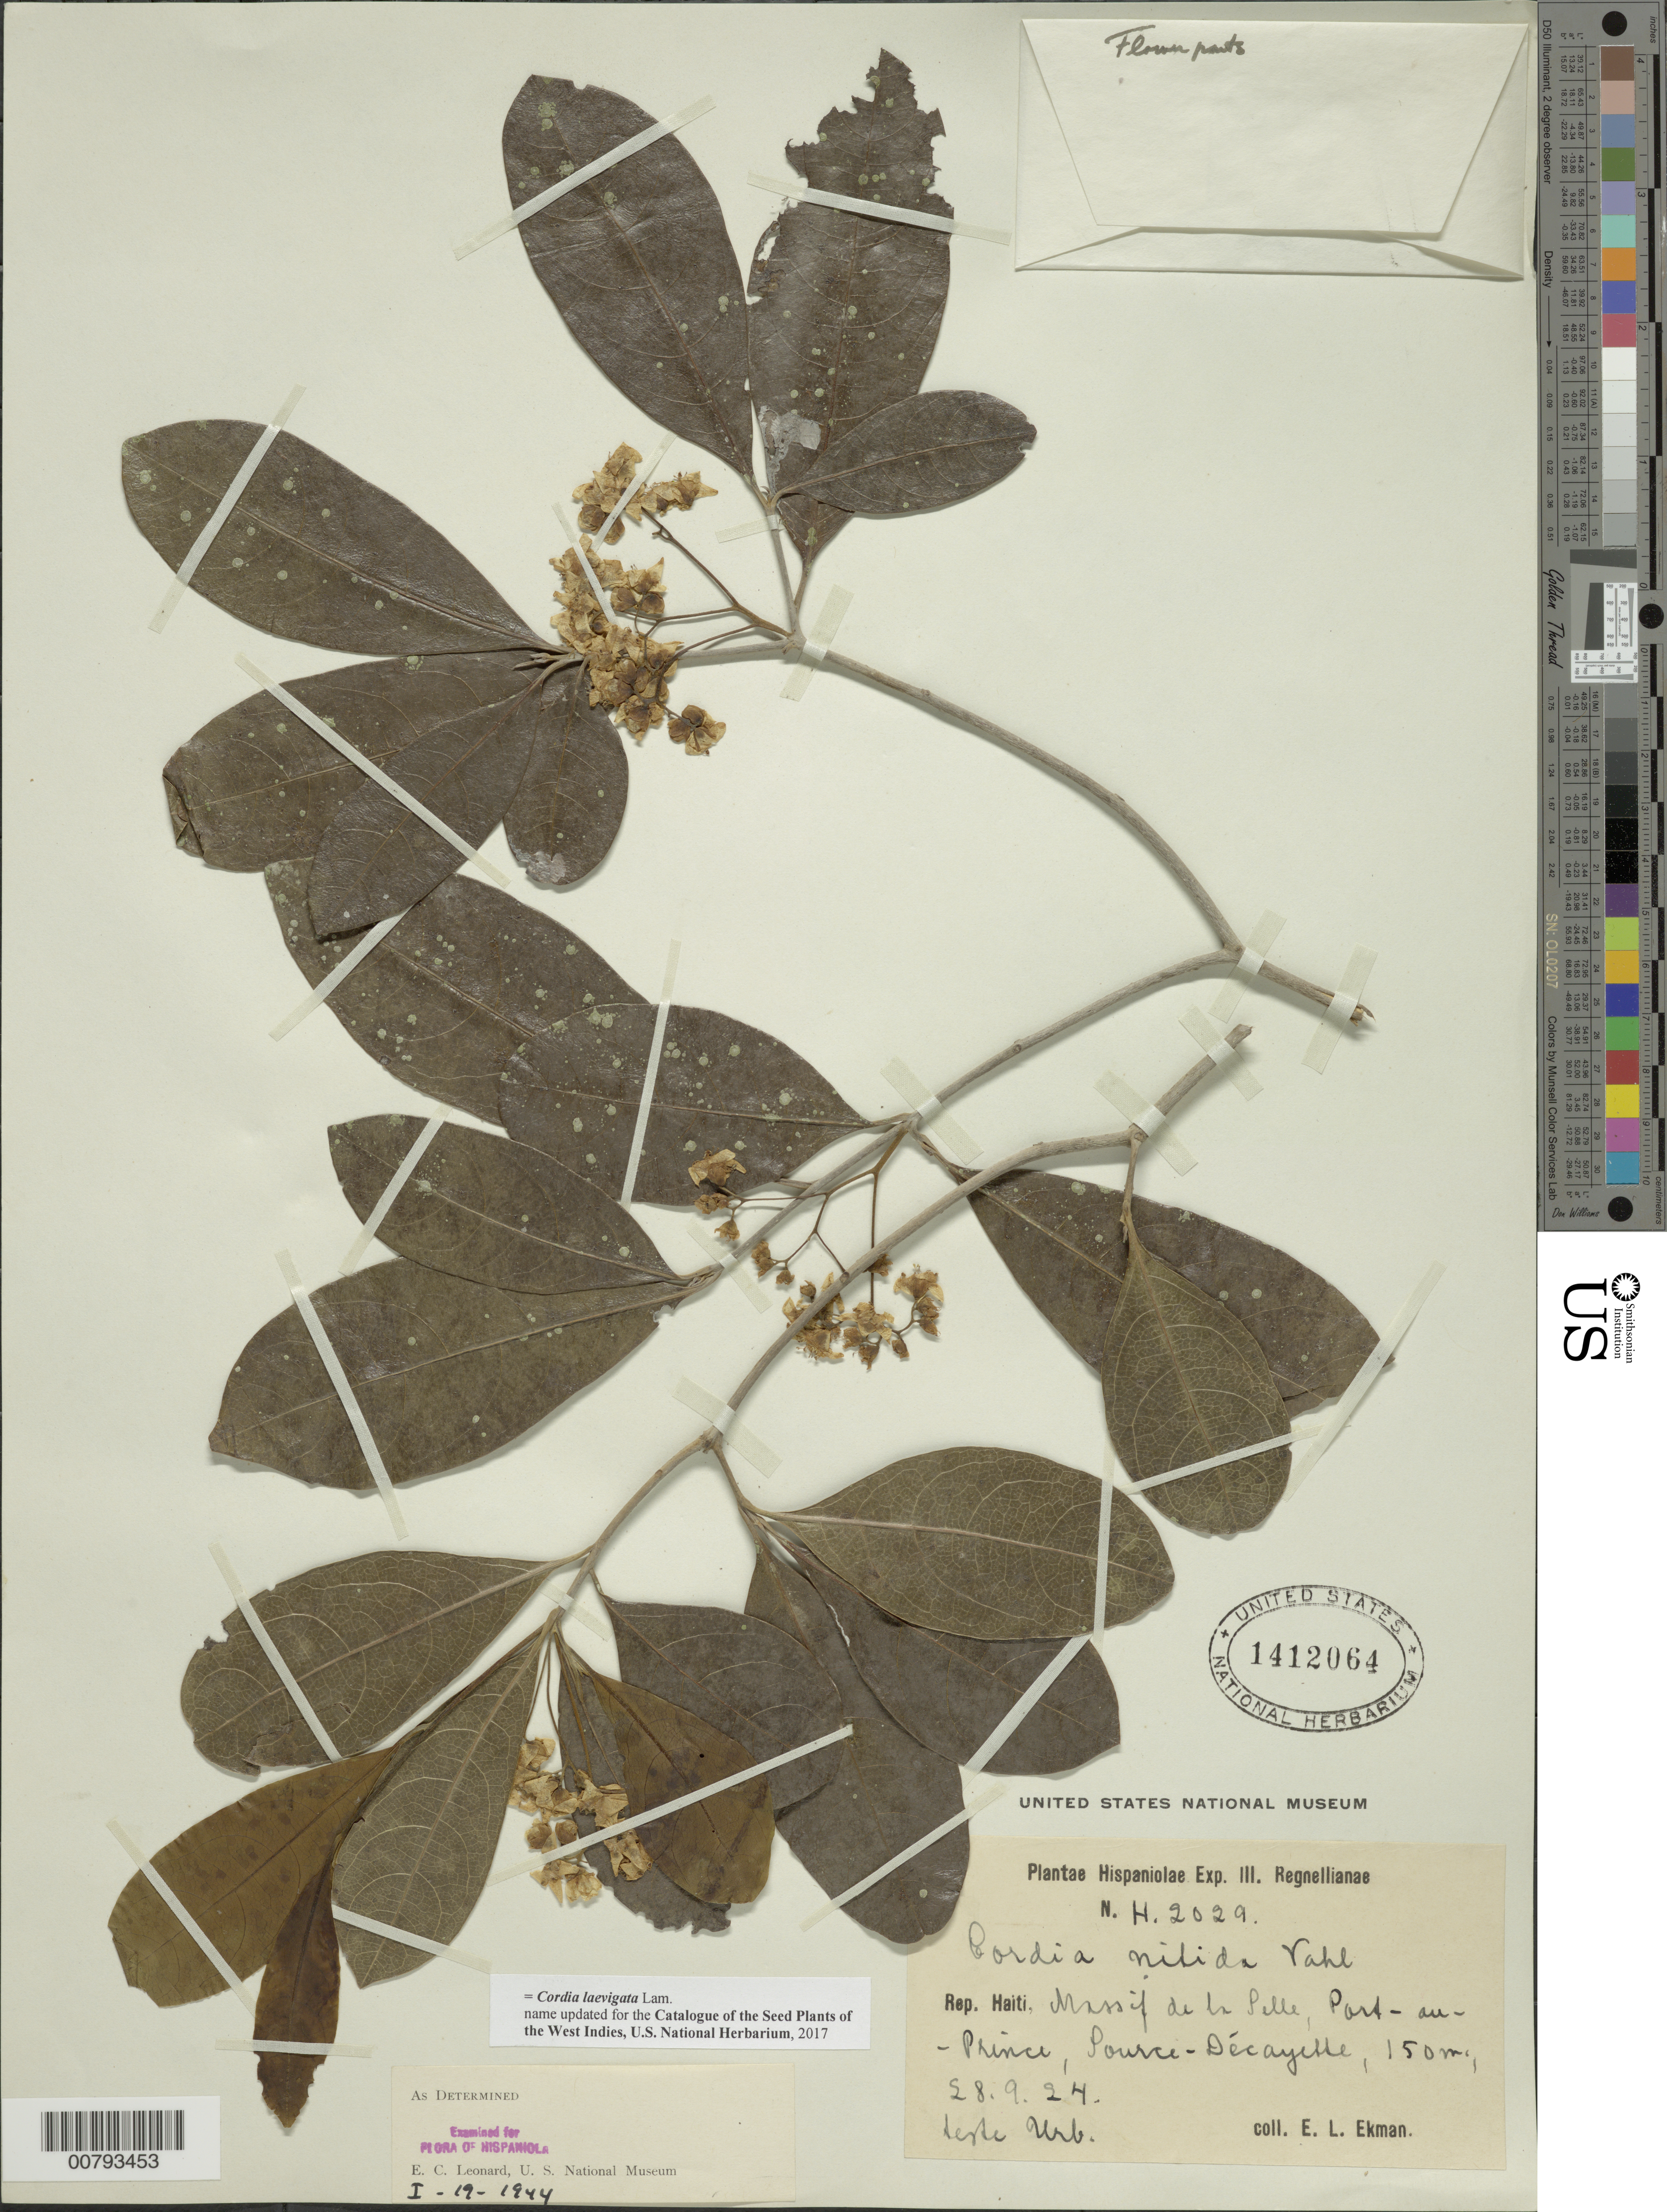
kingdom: Plantae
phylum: Tracheophyta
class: Magnoliopsida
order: Boraginales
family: Cordiaceae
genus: Cordia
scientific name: Cordia laevigata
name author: Lam.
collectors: E. L. Ekman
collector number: H 2029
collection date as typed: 28 Sep 1924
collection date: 1924-09-28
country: Haiti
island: Hispaniola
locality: Massif de la Selle, Port-au-Prince, Source-Décayette.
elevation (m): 150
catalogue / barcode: US 1412064